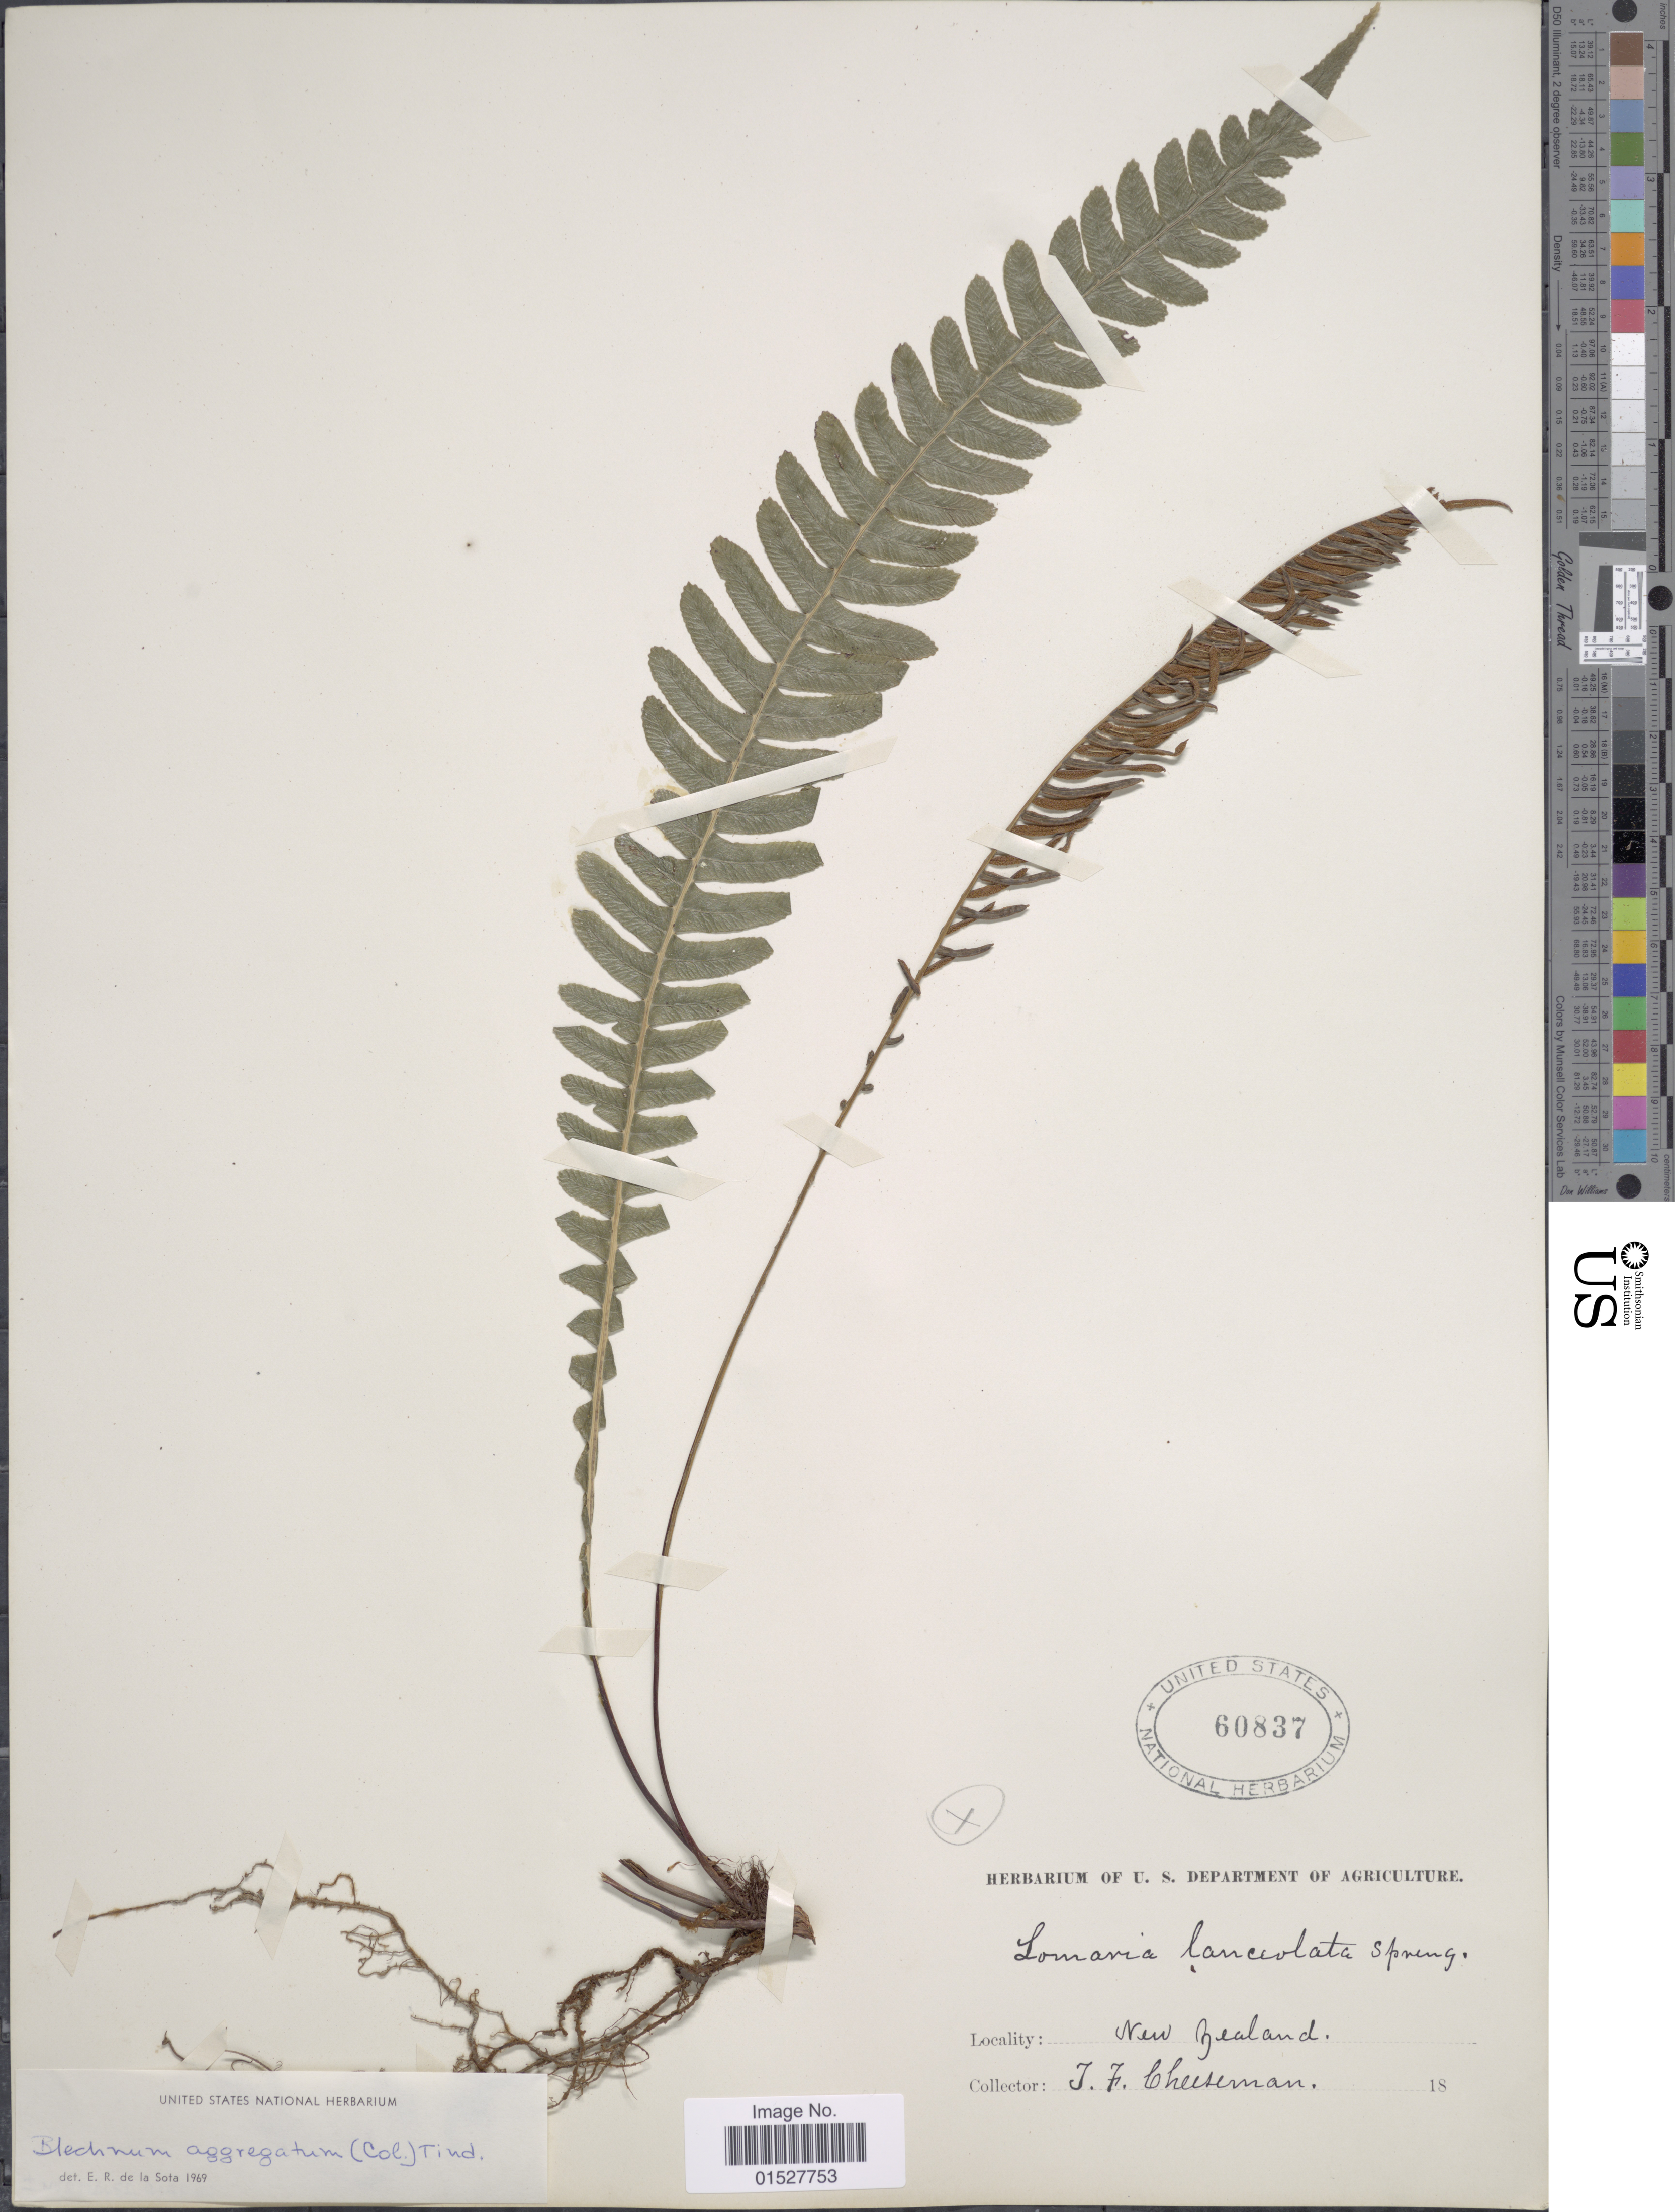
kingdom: Plantae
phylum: Tracheophyta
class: Polypodiopsida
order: Polypodiales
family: Blechnaceae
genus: Blechnum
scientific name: Blechnum aggregatum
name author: (Colenso) Tindale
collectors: T. F. Cheeseman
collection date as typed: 18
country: New Zealand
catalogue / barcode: US 60837